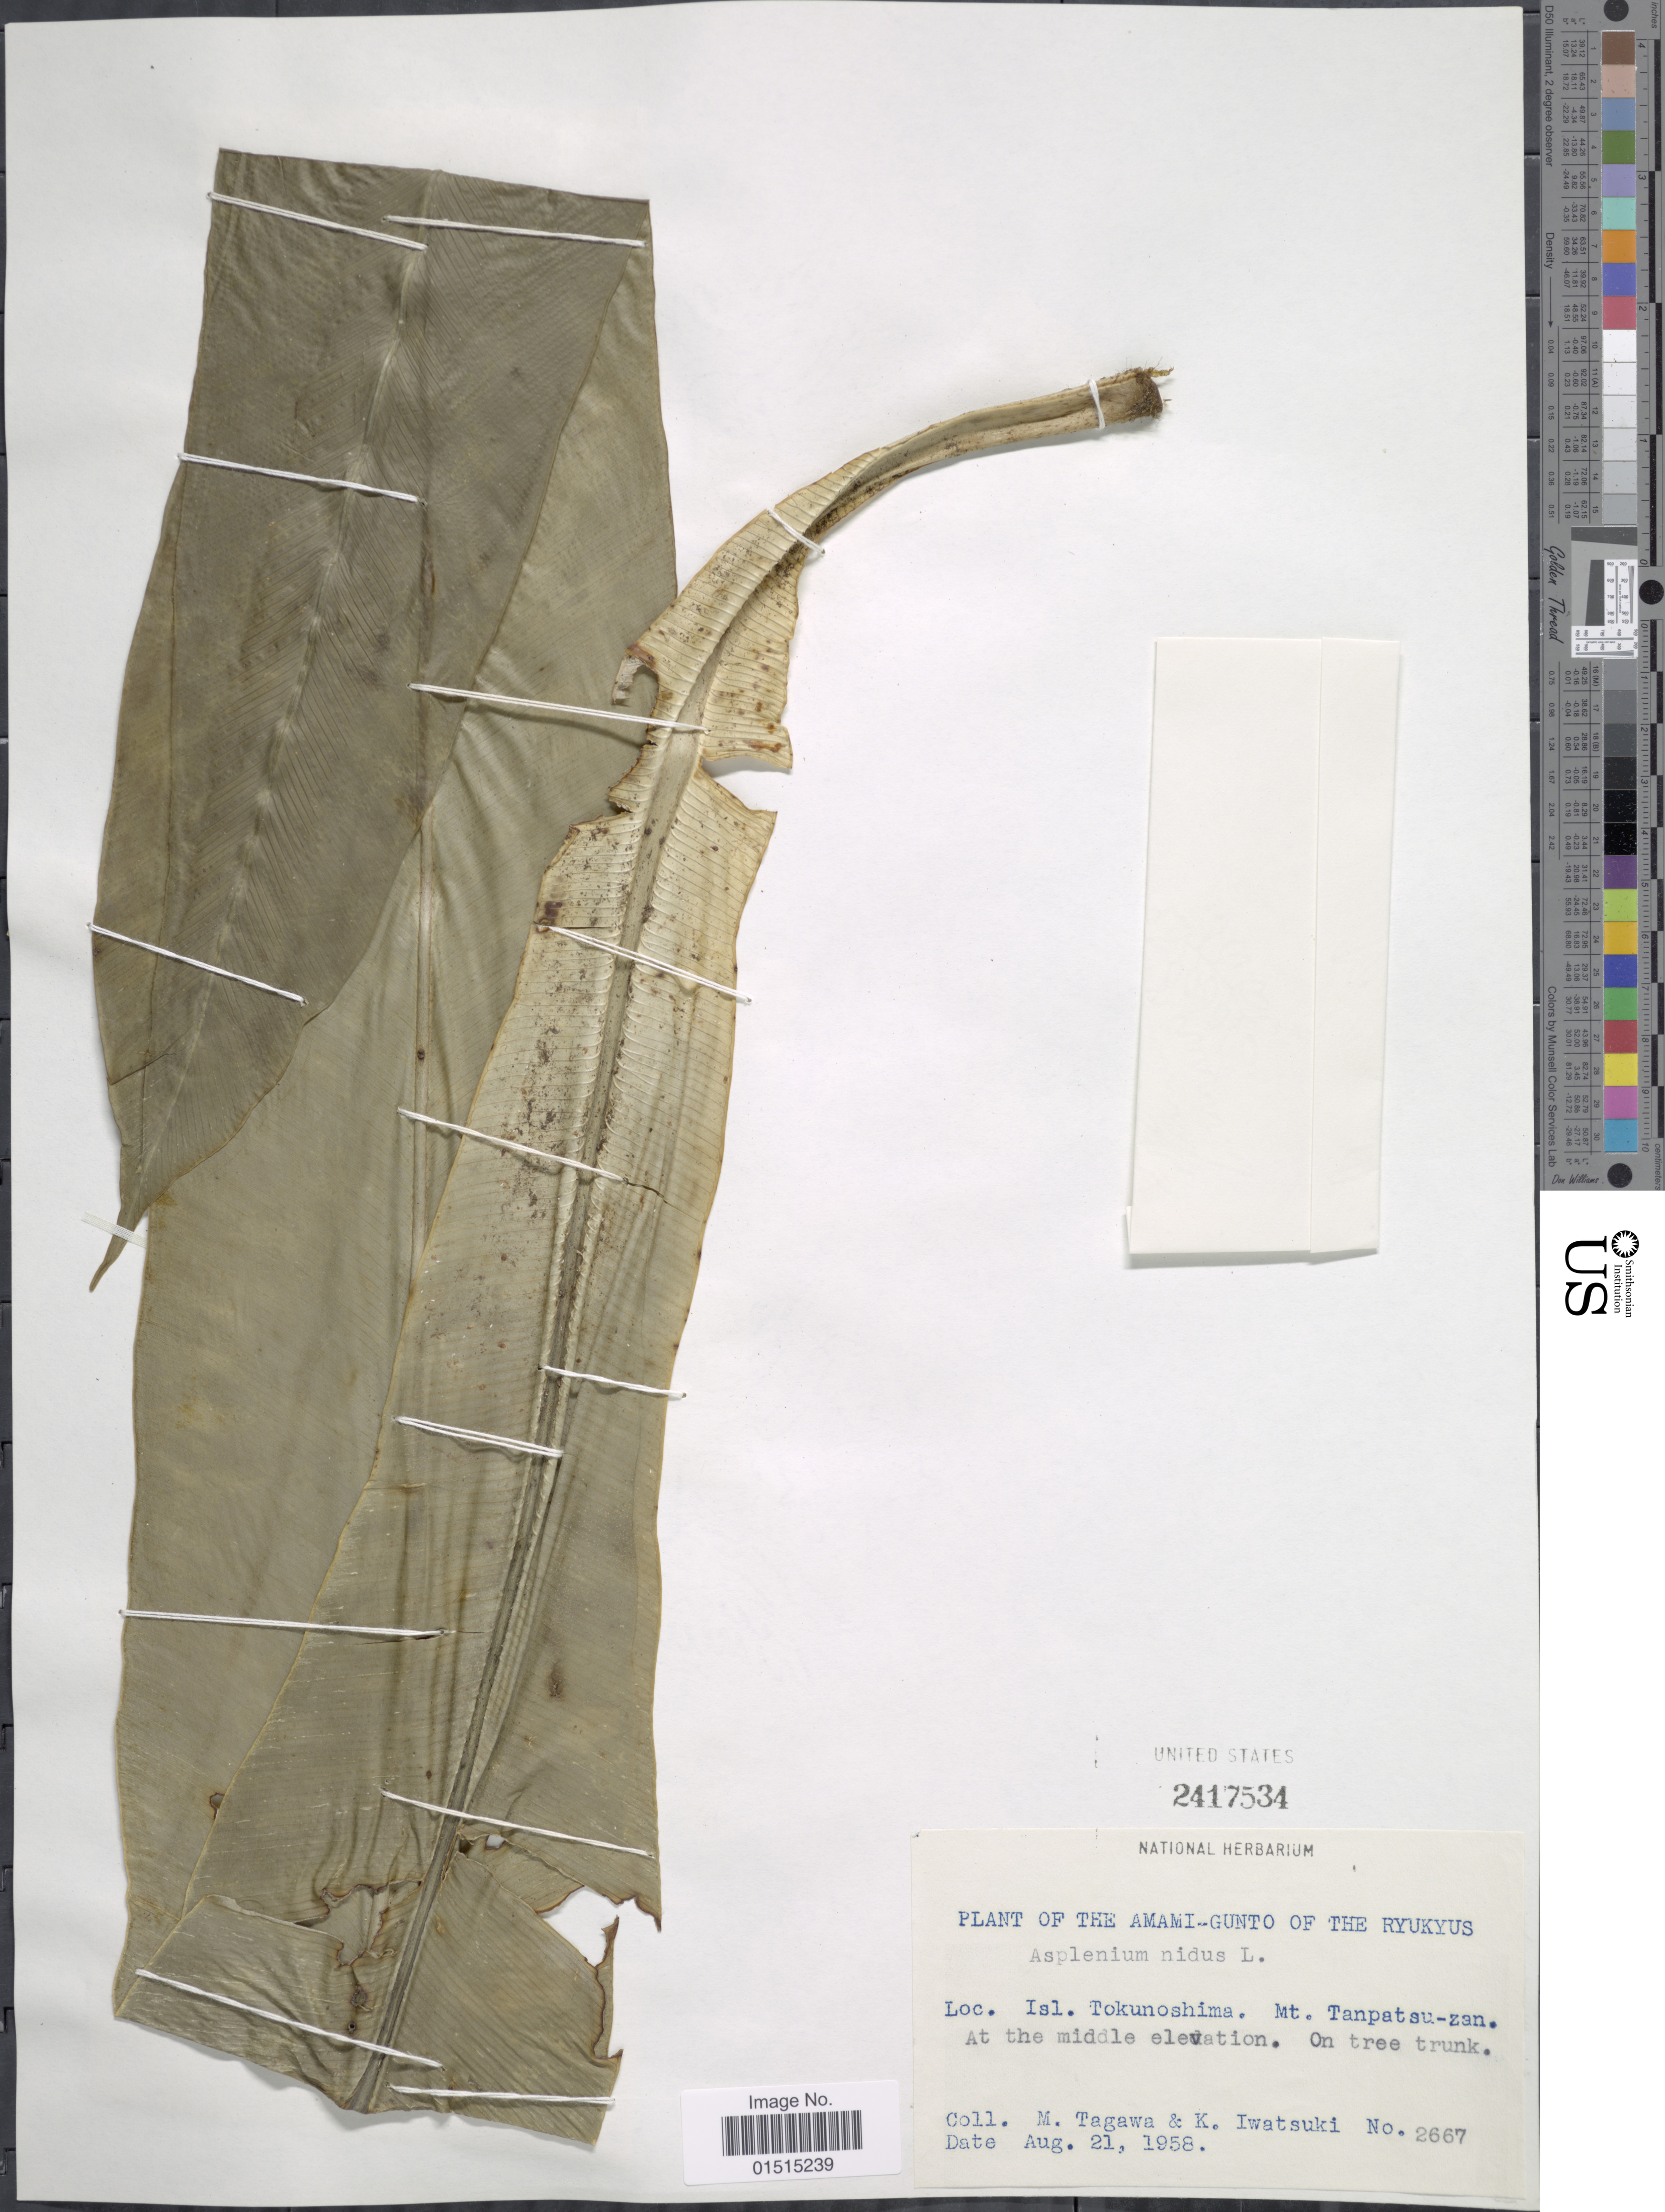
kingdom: Plantae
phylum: Tracheophyta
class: Polypodiopsida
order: Polypodiales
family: Aspleniaceae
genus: Asplenium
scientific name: Asplenium normale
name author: D. Don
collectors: M. Tagawa & K. Iwatsuki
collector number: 2667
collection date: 1958-08-21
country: Japan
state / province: Okinawa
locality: Amami - Gunto of the Ryukyus Isl. Tokunoshima. Mt. Tanpatsu - zan, at the middle elevation, on tree trunk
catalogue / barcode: US 2417534